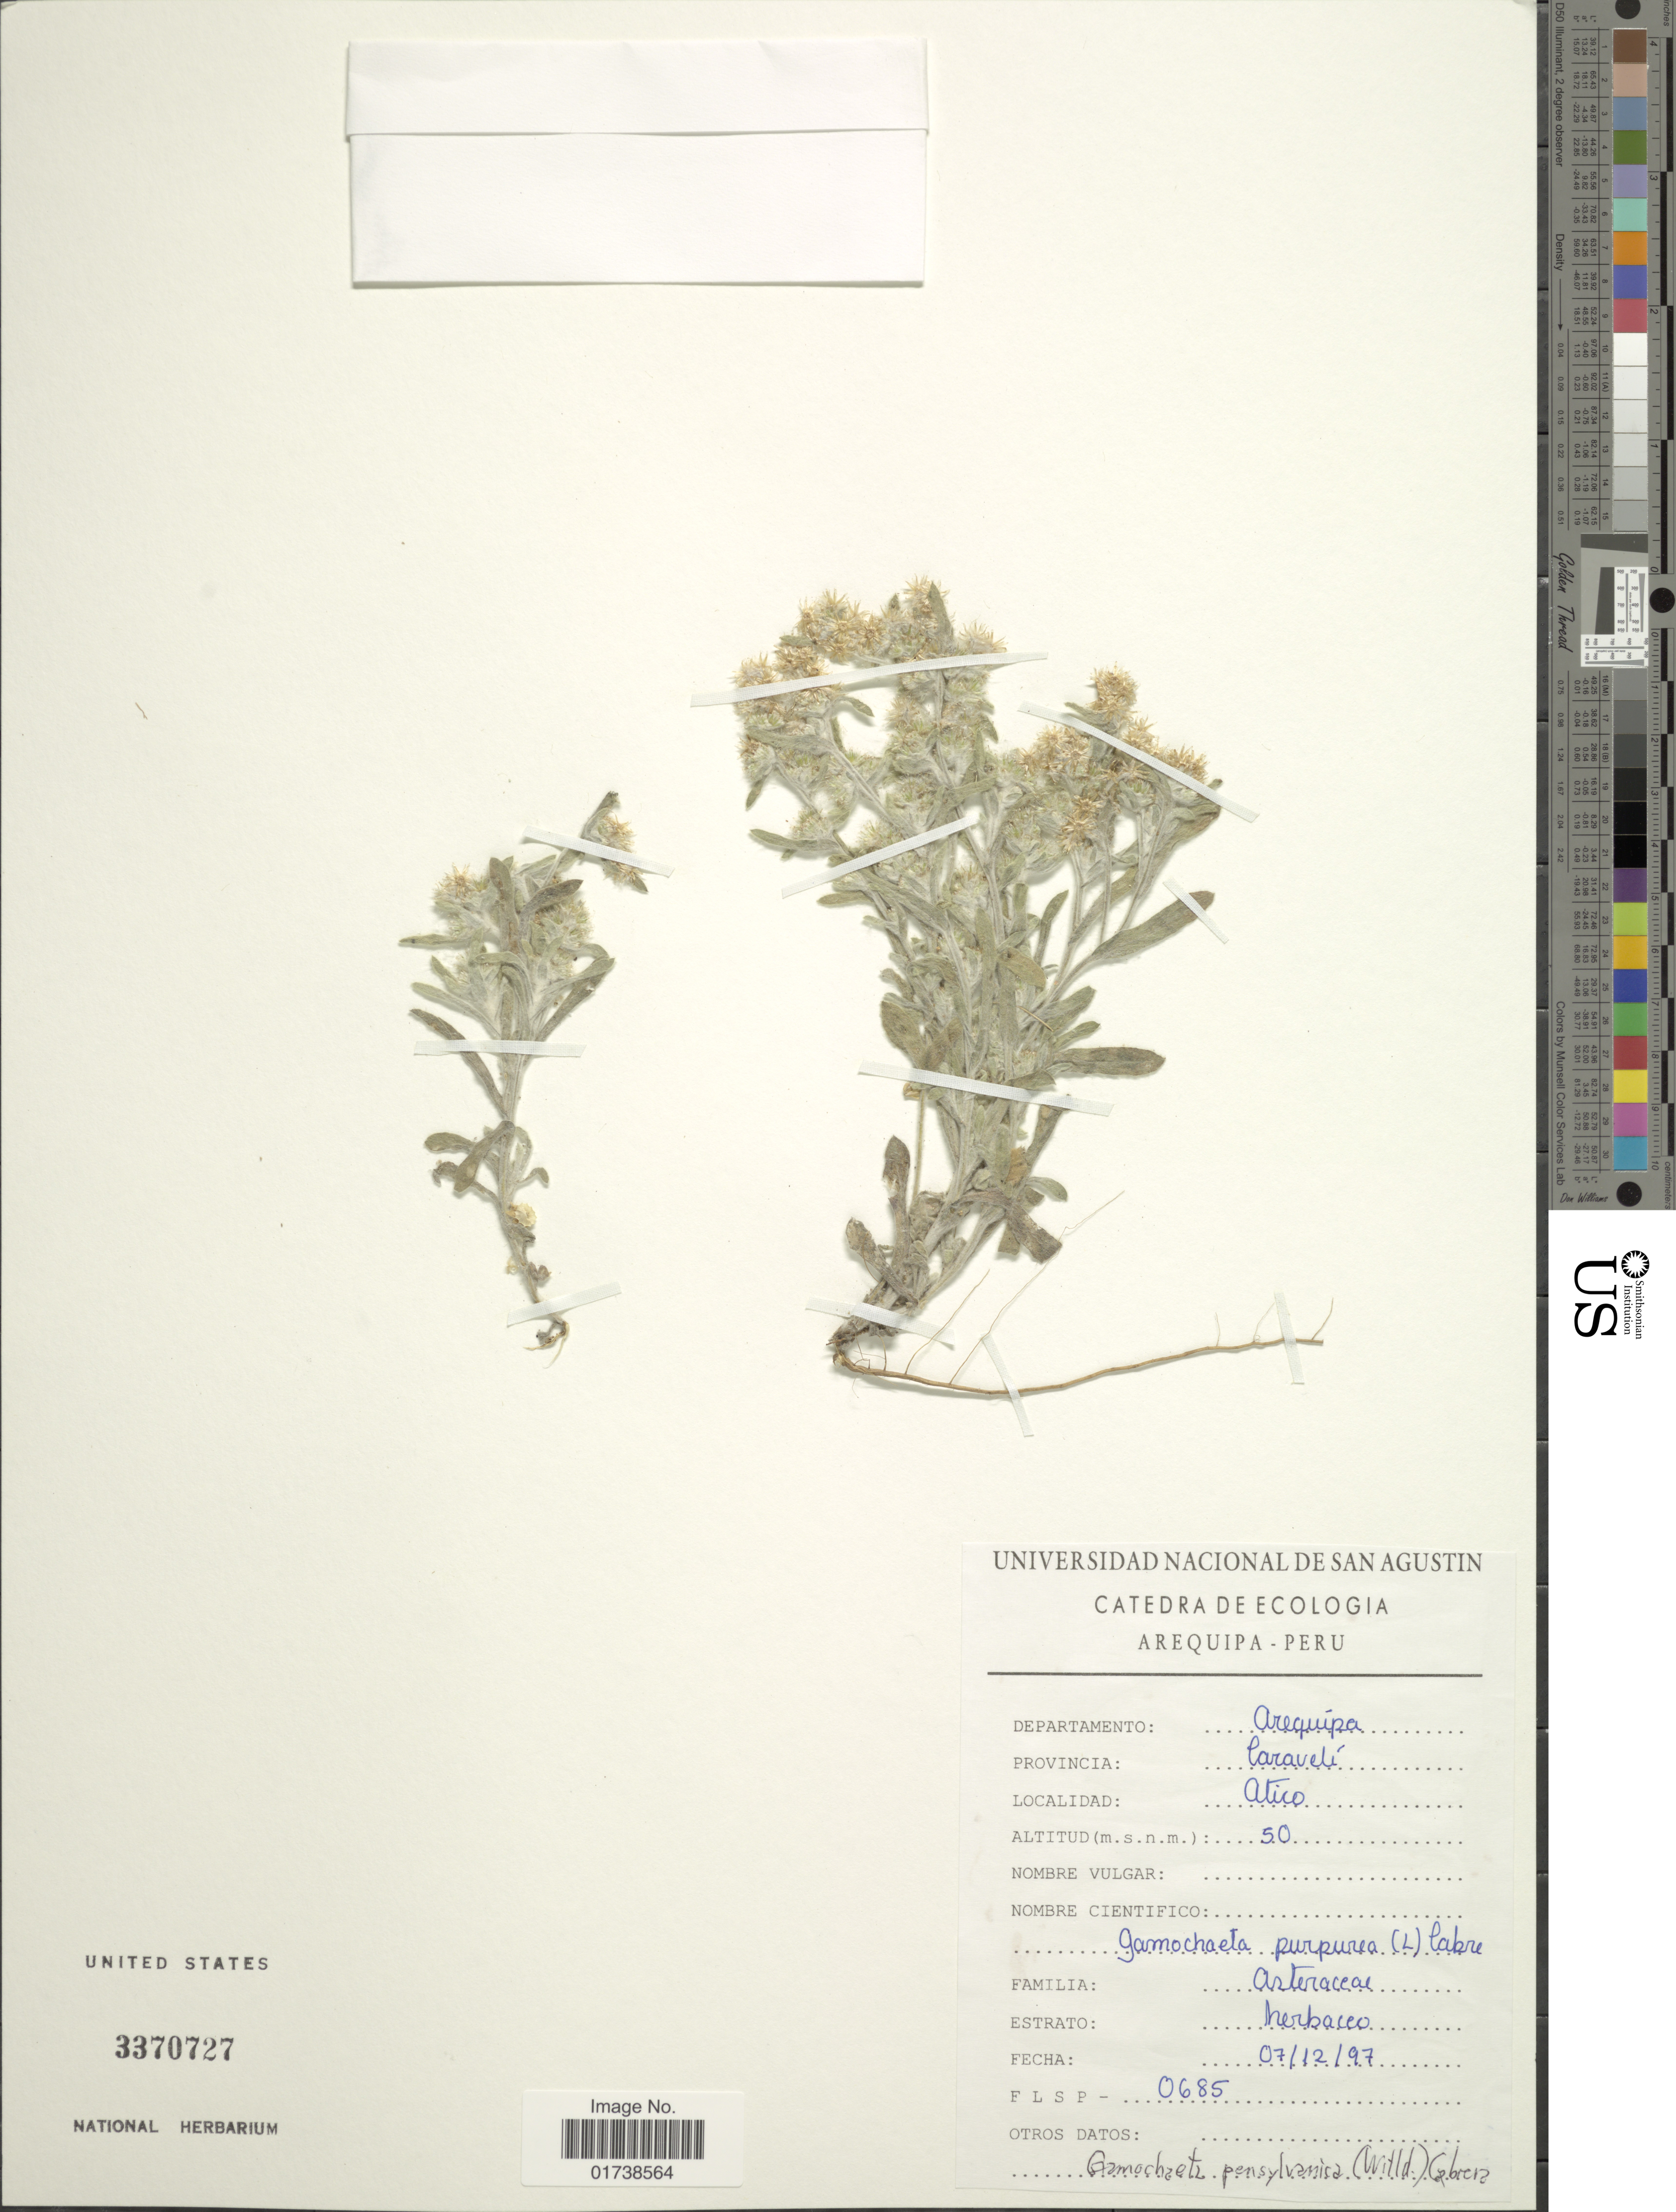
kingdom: Plantae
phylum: Tracheophyta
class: Magnoliopsida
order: Asterales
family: Asteraceae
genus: Gamochaeta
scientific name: Gamochaeta pensylvanica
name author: (Willd.) Cabrera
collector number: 0685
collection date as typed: Transcribed d/m/y: 7/12/97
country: Peru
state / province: Arequipa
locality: Provincia Caraveli, Atico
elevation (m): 50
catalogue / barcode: US 3370727